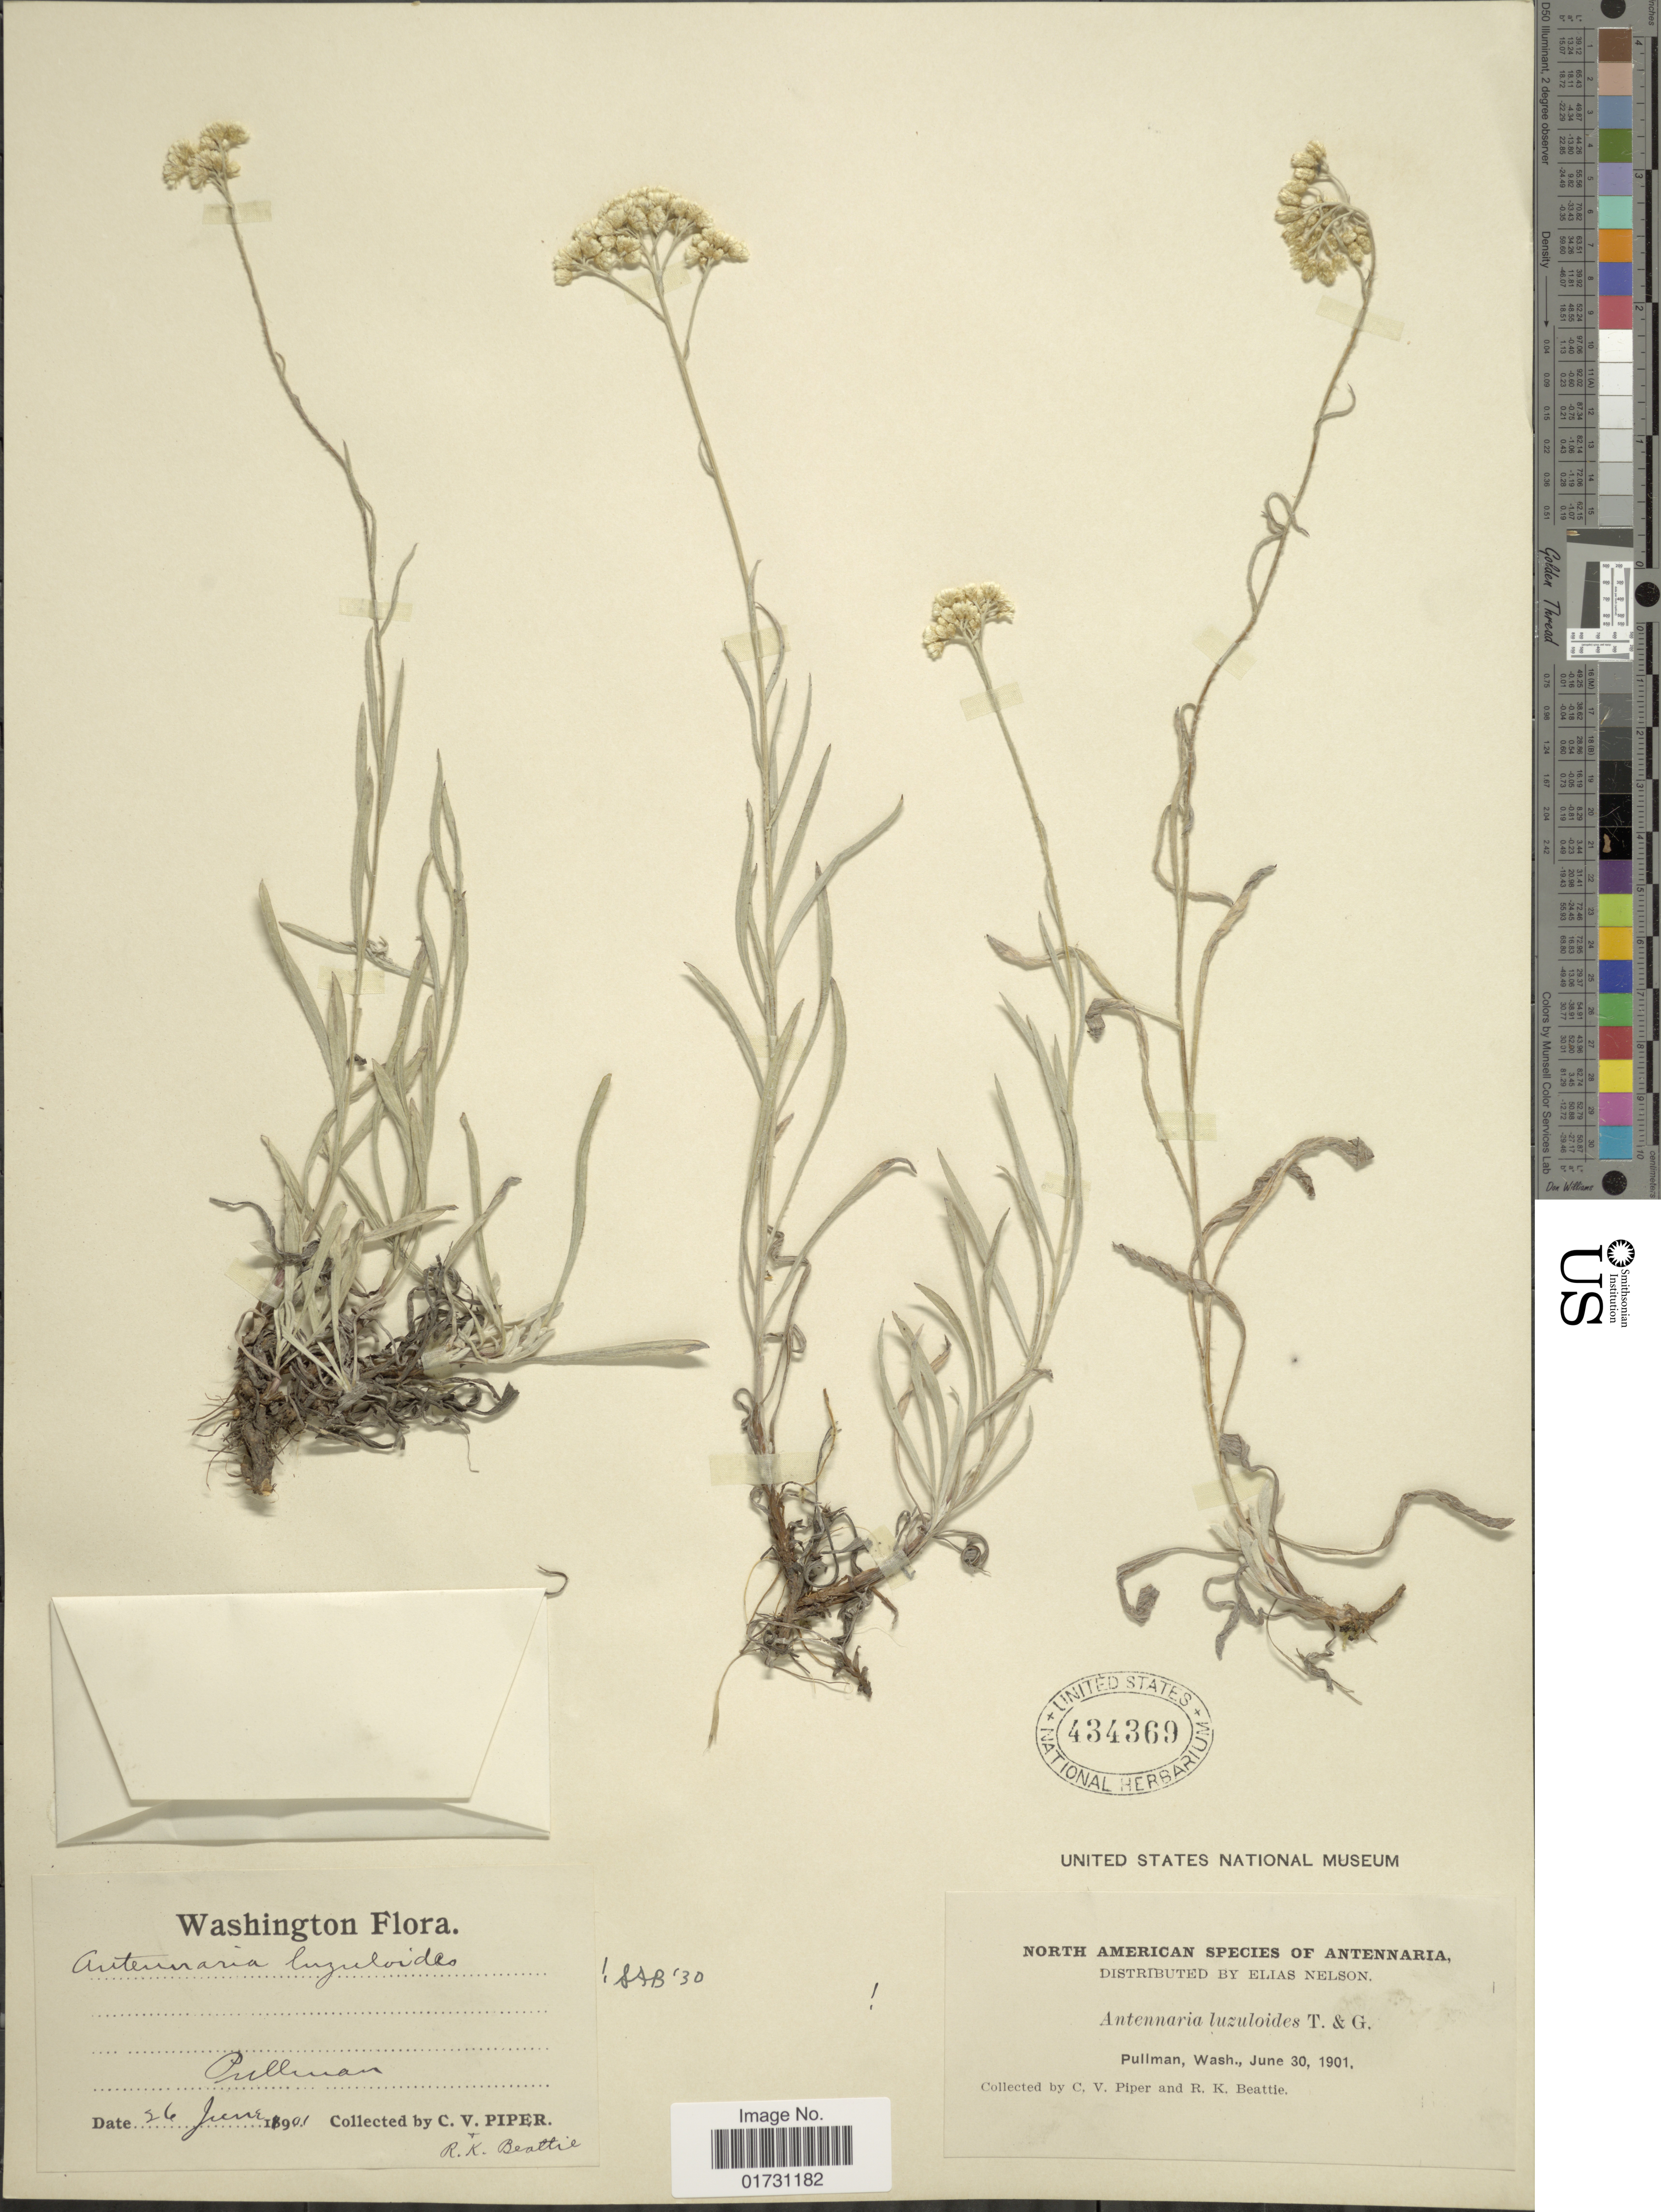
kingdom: Plantae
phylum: Tracheophyta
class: Magnoliopsida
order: Asterales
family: Asteraceae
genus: Antennaria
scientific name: Antennaria luzuloides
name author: Torr. & A. Gray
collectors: C. V. Piper & R. K. Beattie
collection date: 1901-06-26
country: United States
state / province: Washington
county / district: Whitman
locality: Pullman, Wash.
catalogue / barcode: US 434369